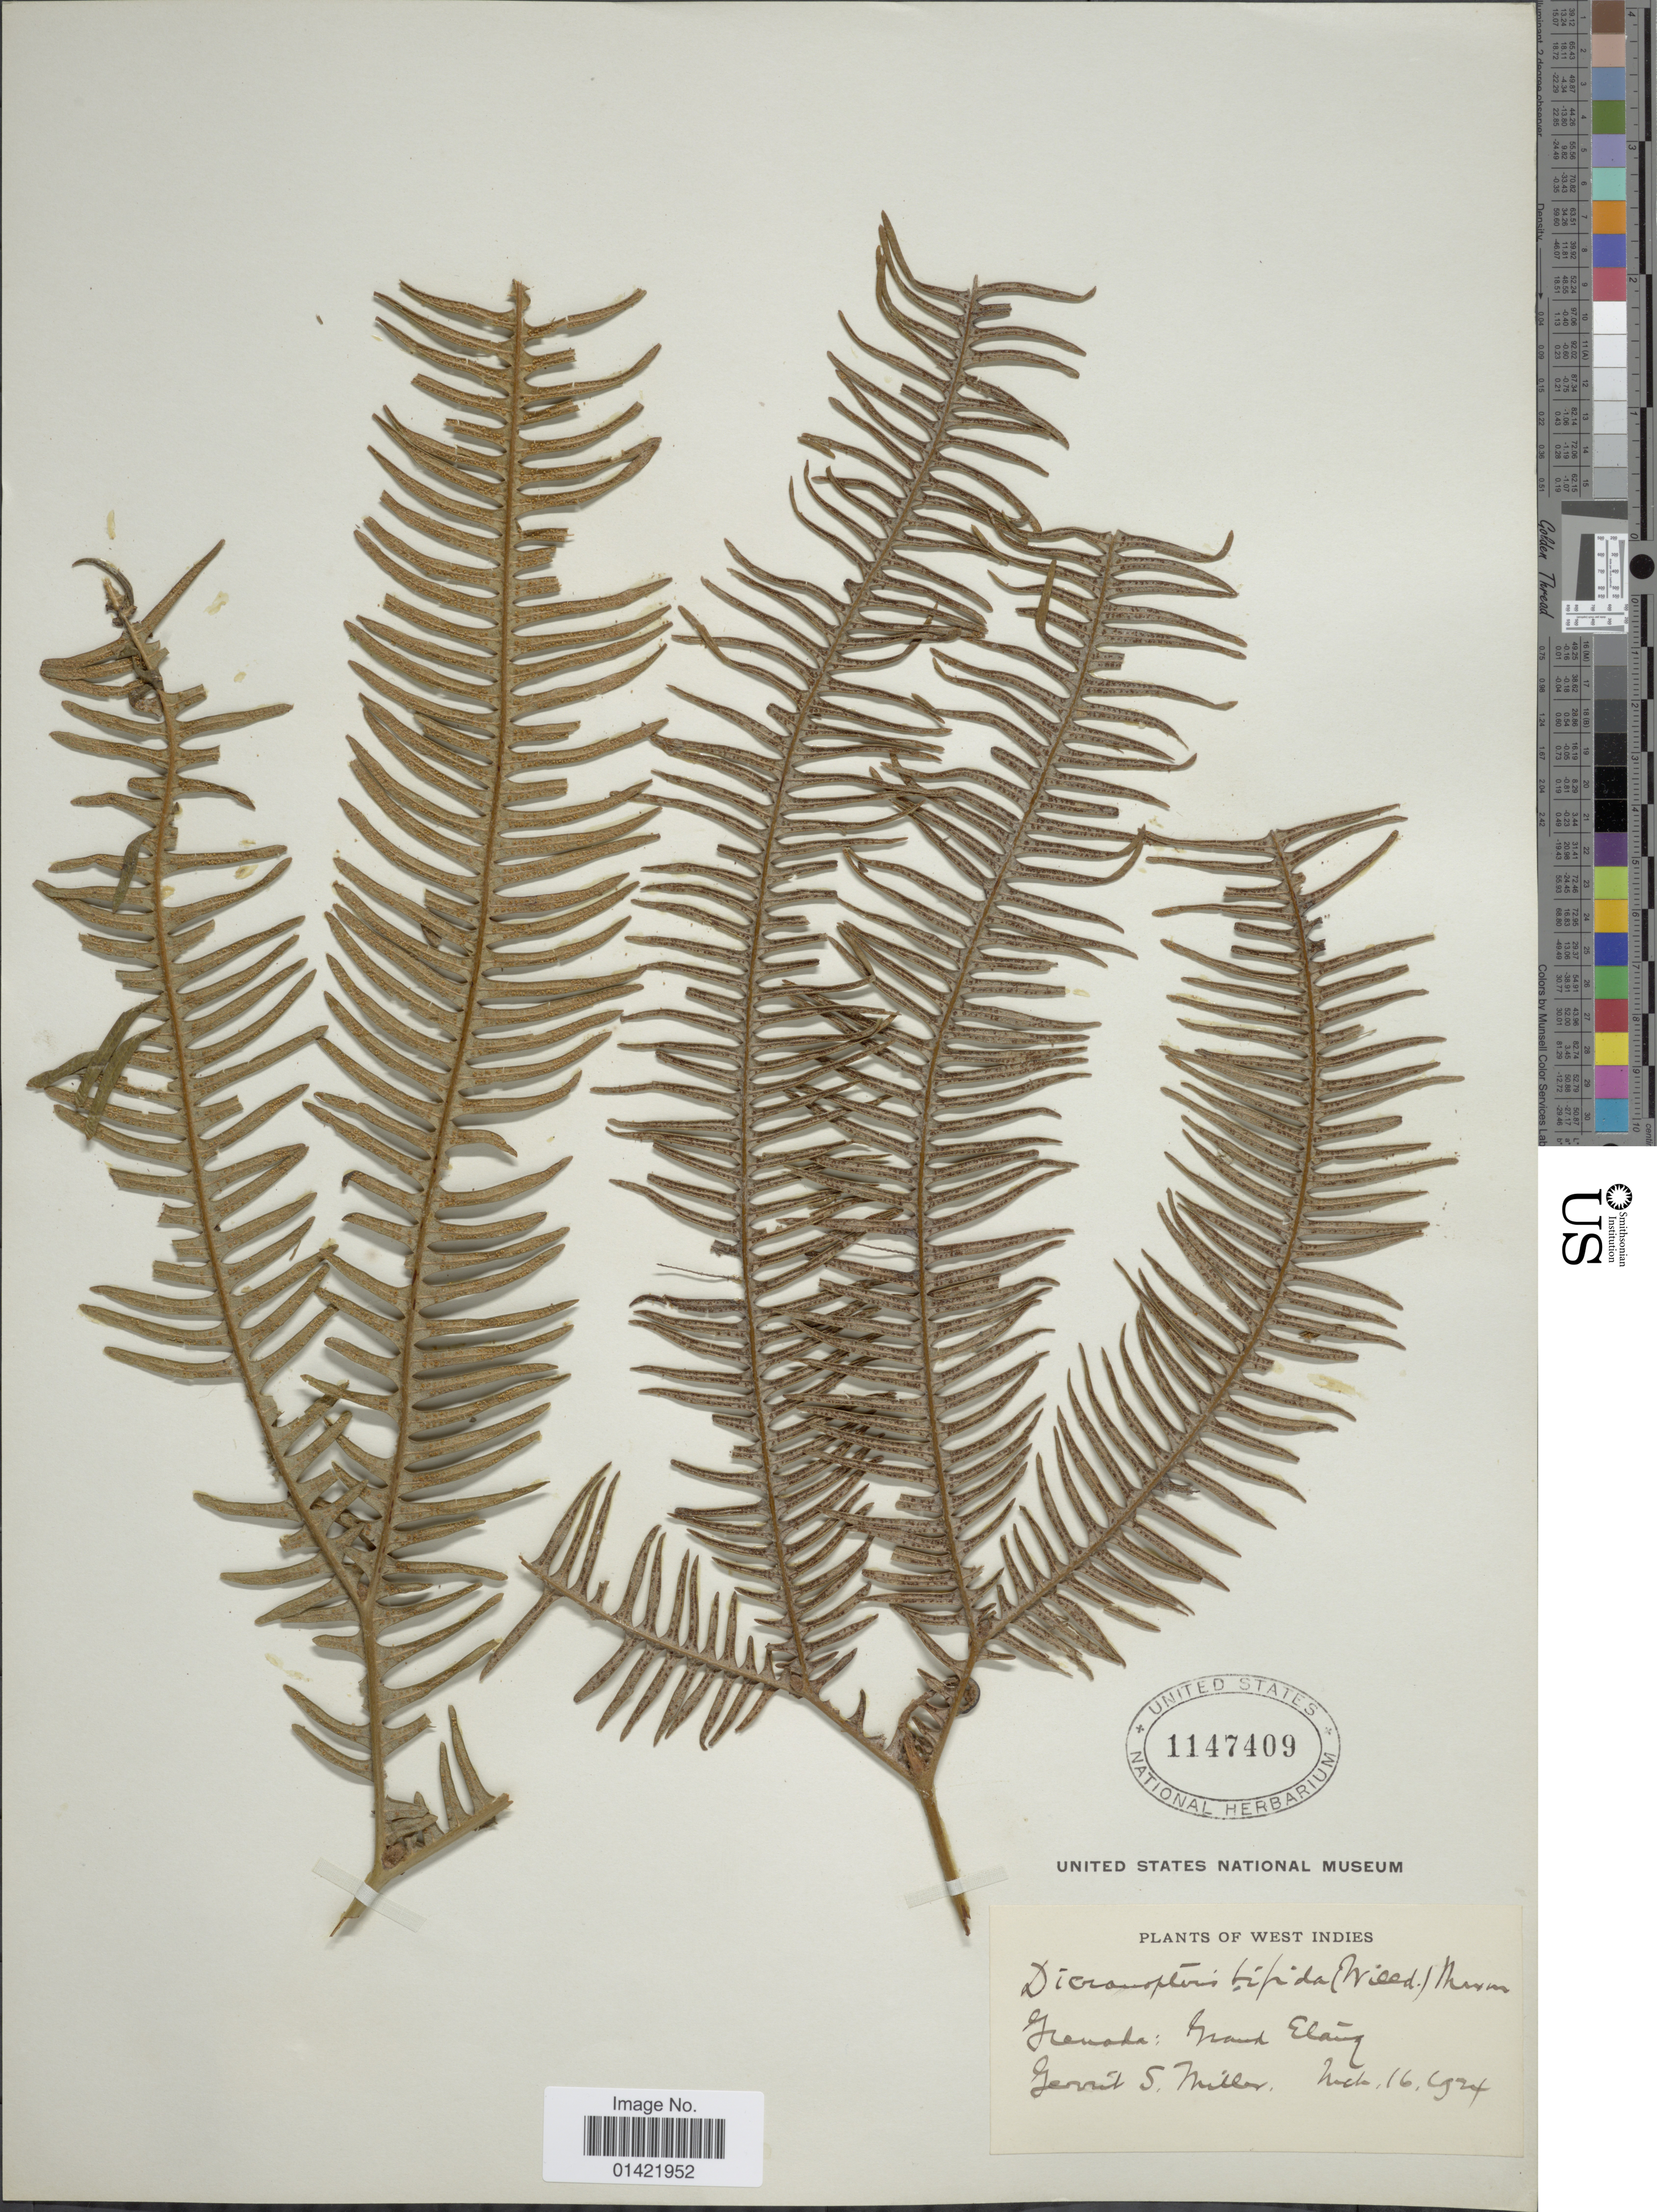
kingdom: Plantae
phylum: Tracheophyta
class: Polypodiopsida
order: Gleicheniales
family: Gleicheniaceae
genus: Sticherus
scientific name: Sticherus bifidus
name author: (Willd.) Ching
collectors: G. S. Miller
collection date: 1924-03-16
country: Grenada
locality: West Indies. Grand Etang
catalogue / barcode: US 1147409